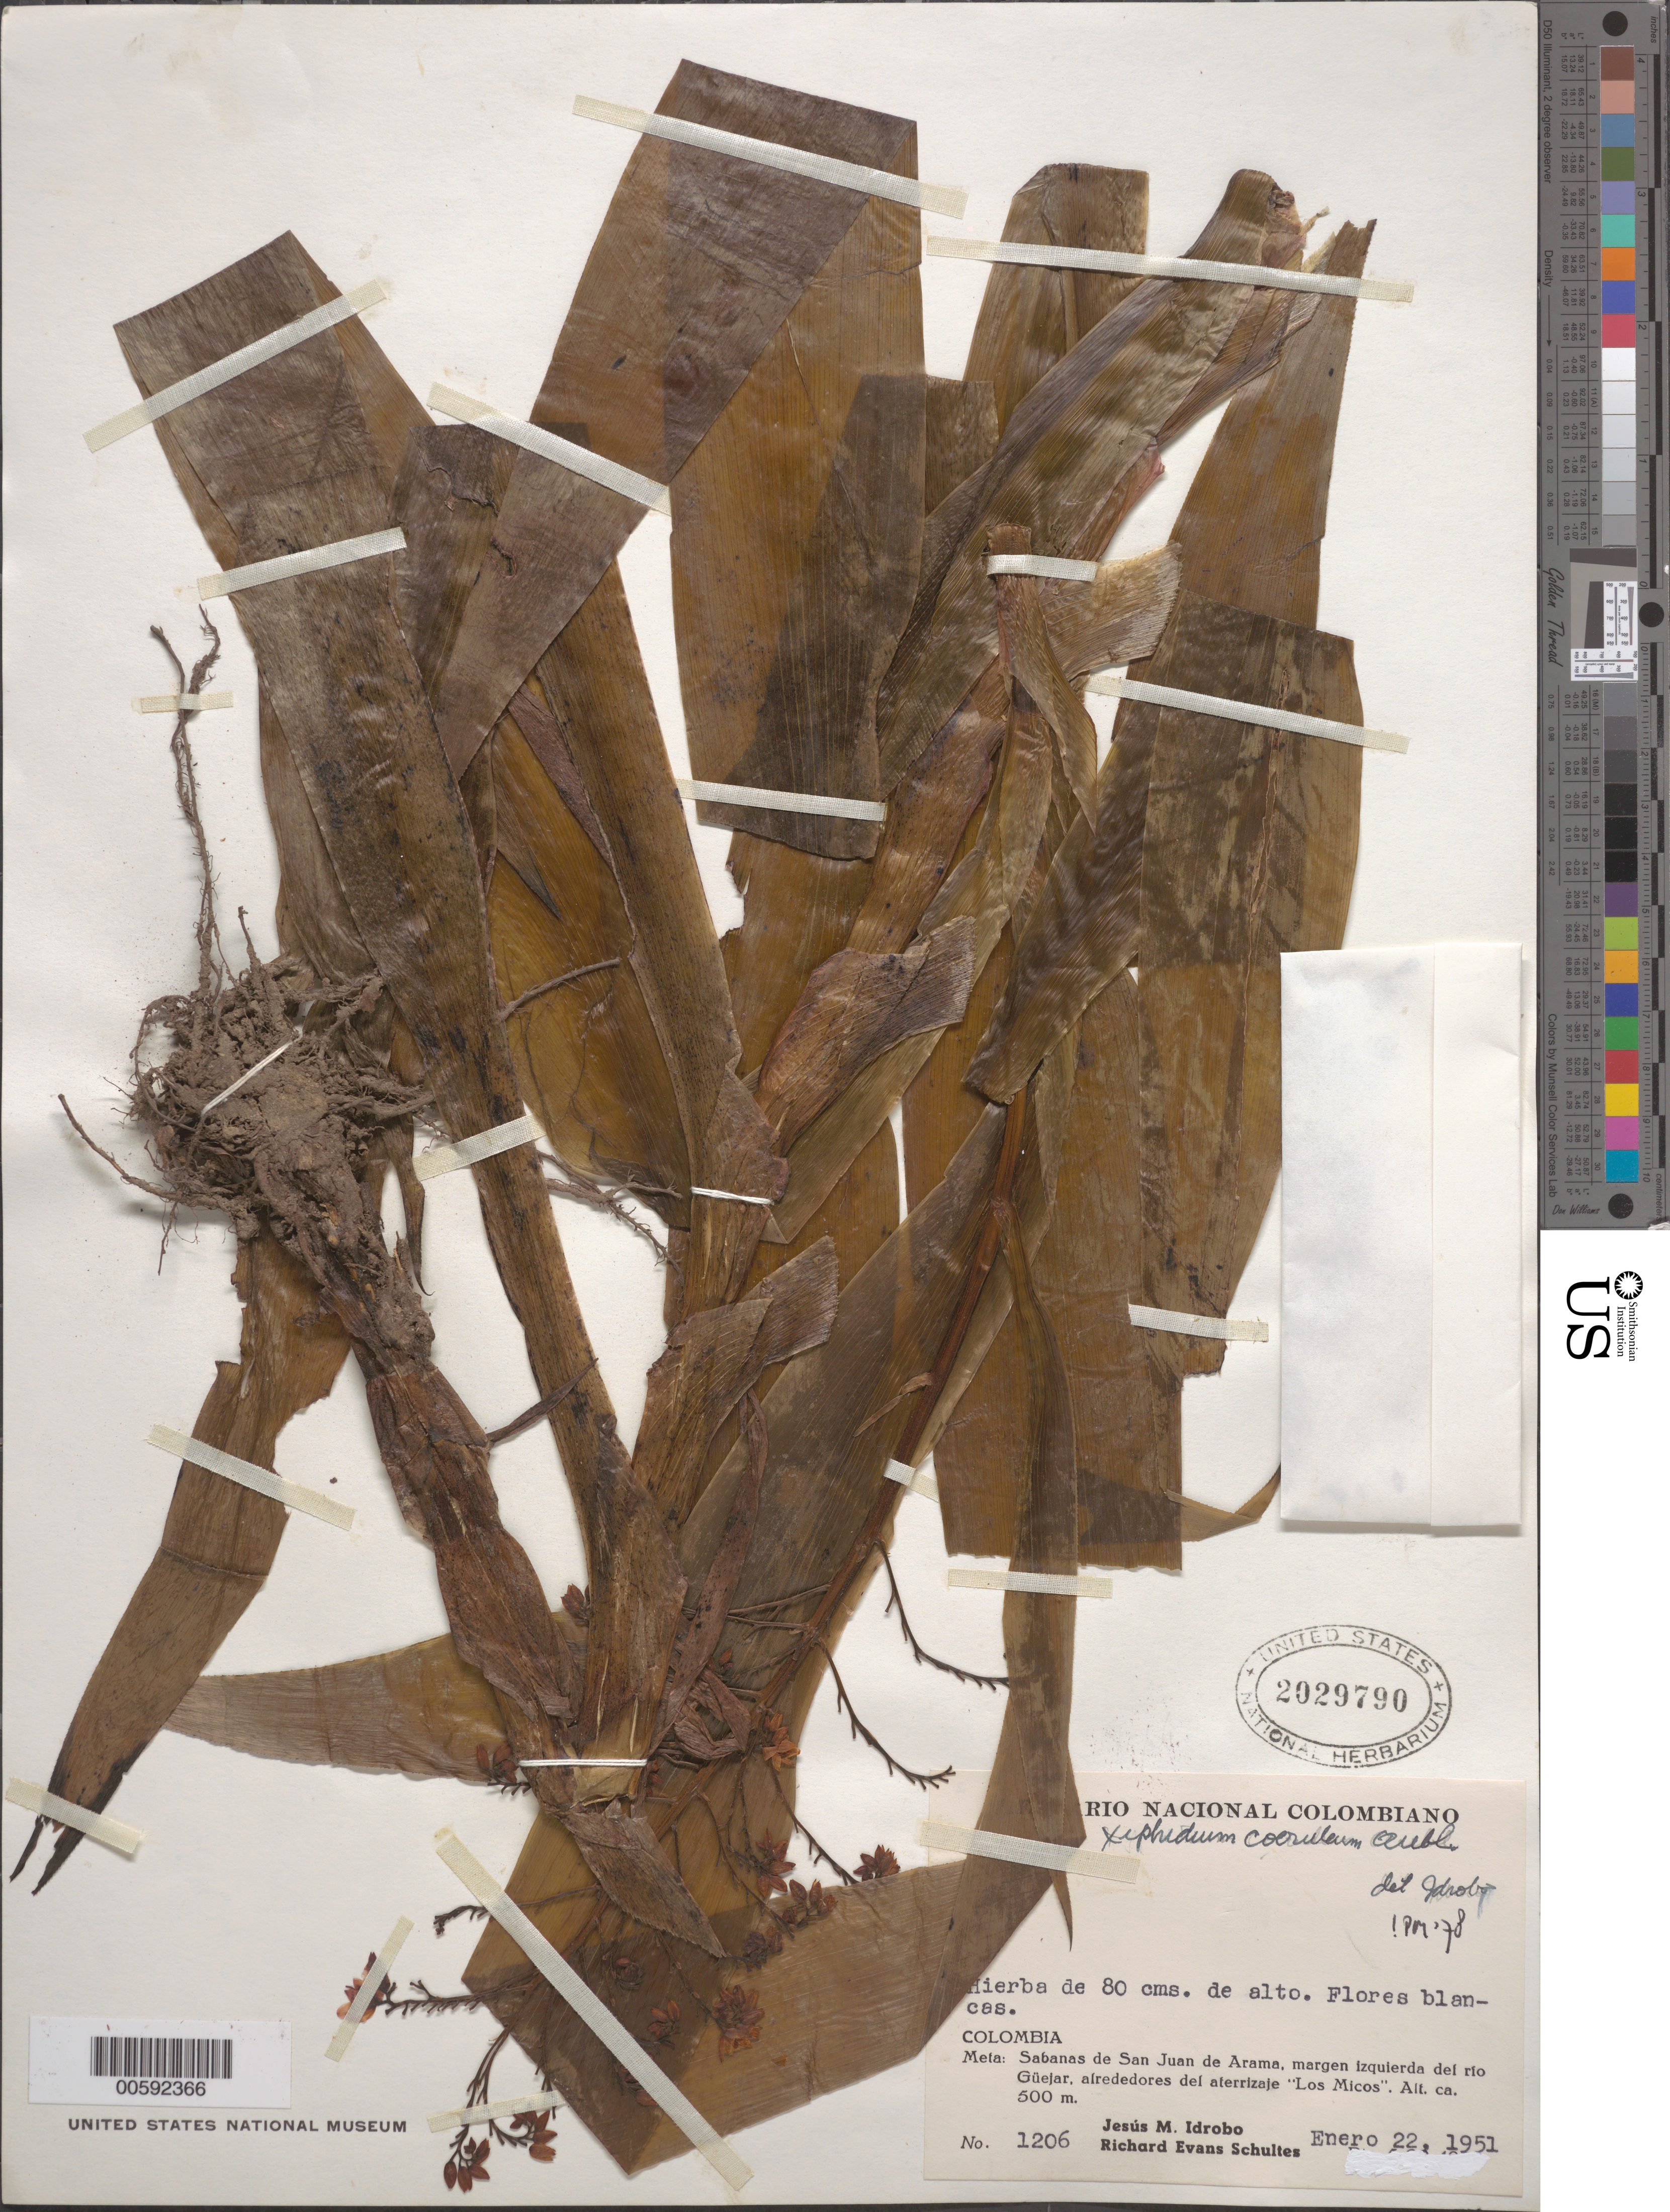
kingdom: Plantae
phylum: Tracheophyta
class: Liliopsida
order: Commelinales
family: Haemodoraceae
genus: Xiphidium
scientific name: Xiphidium caeruleum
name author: Aubl.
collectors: J. M. Idrobo & R. E. Schultes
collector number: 106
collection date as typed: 22 Jan 1951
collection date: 1951-01-22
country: Colombia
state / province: Meta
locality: Sabanas de San Juan de Arama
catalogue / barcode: US 2029790